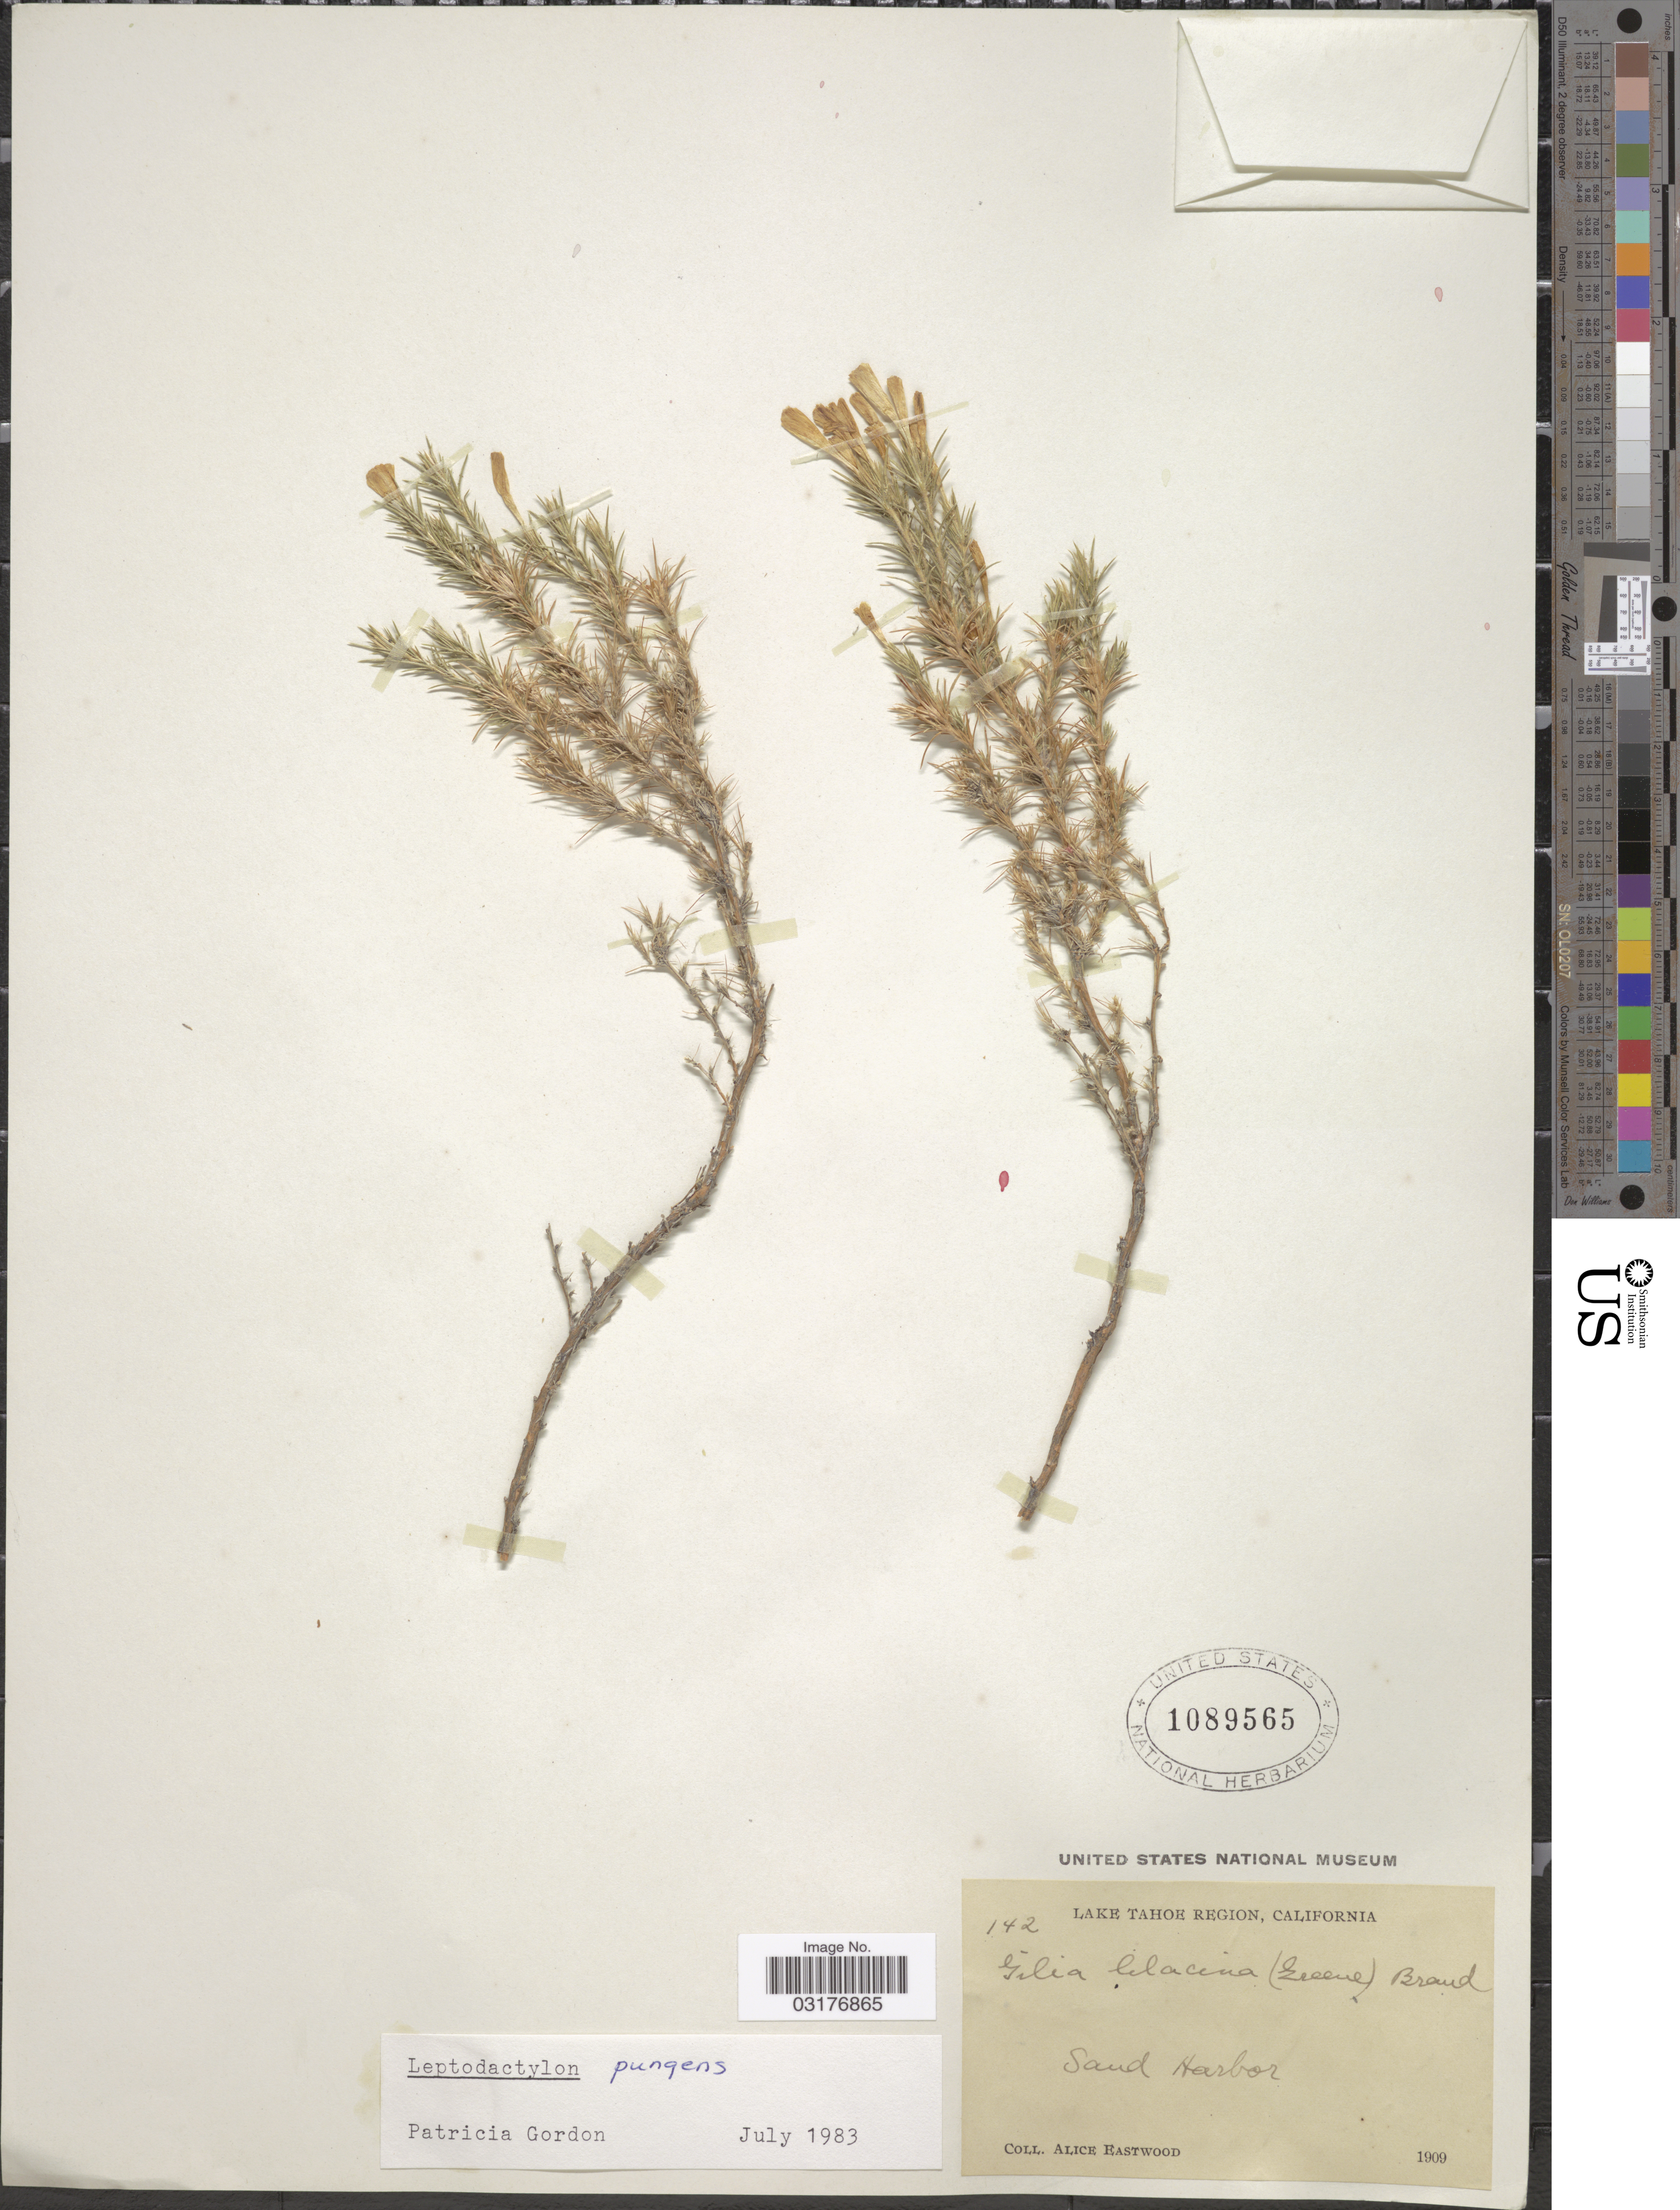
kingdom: Plantae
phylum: Tracheophyta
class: Magnoliopsida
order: Ericales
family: Polemoniaceae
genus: Linanthus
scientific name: Linanthus pungens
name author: (Torr.) J.M. Porter & L.A. Johnson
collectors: A. Eastwood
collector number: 142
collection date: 1909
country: United States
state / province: California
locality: Lake Tahoe Region. Sand Harbor.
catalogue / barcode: US 1089565